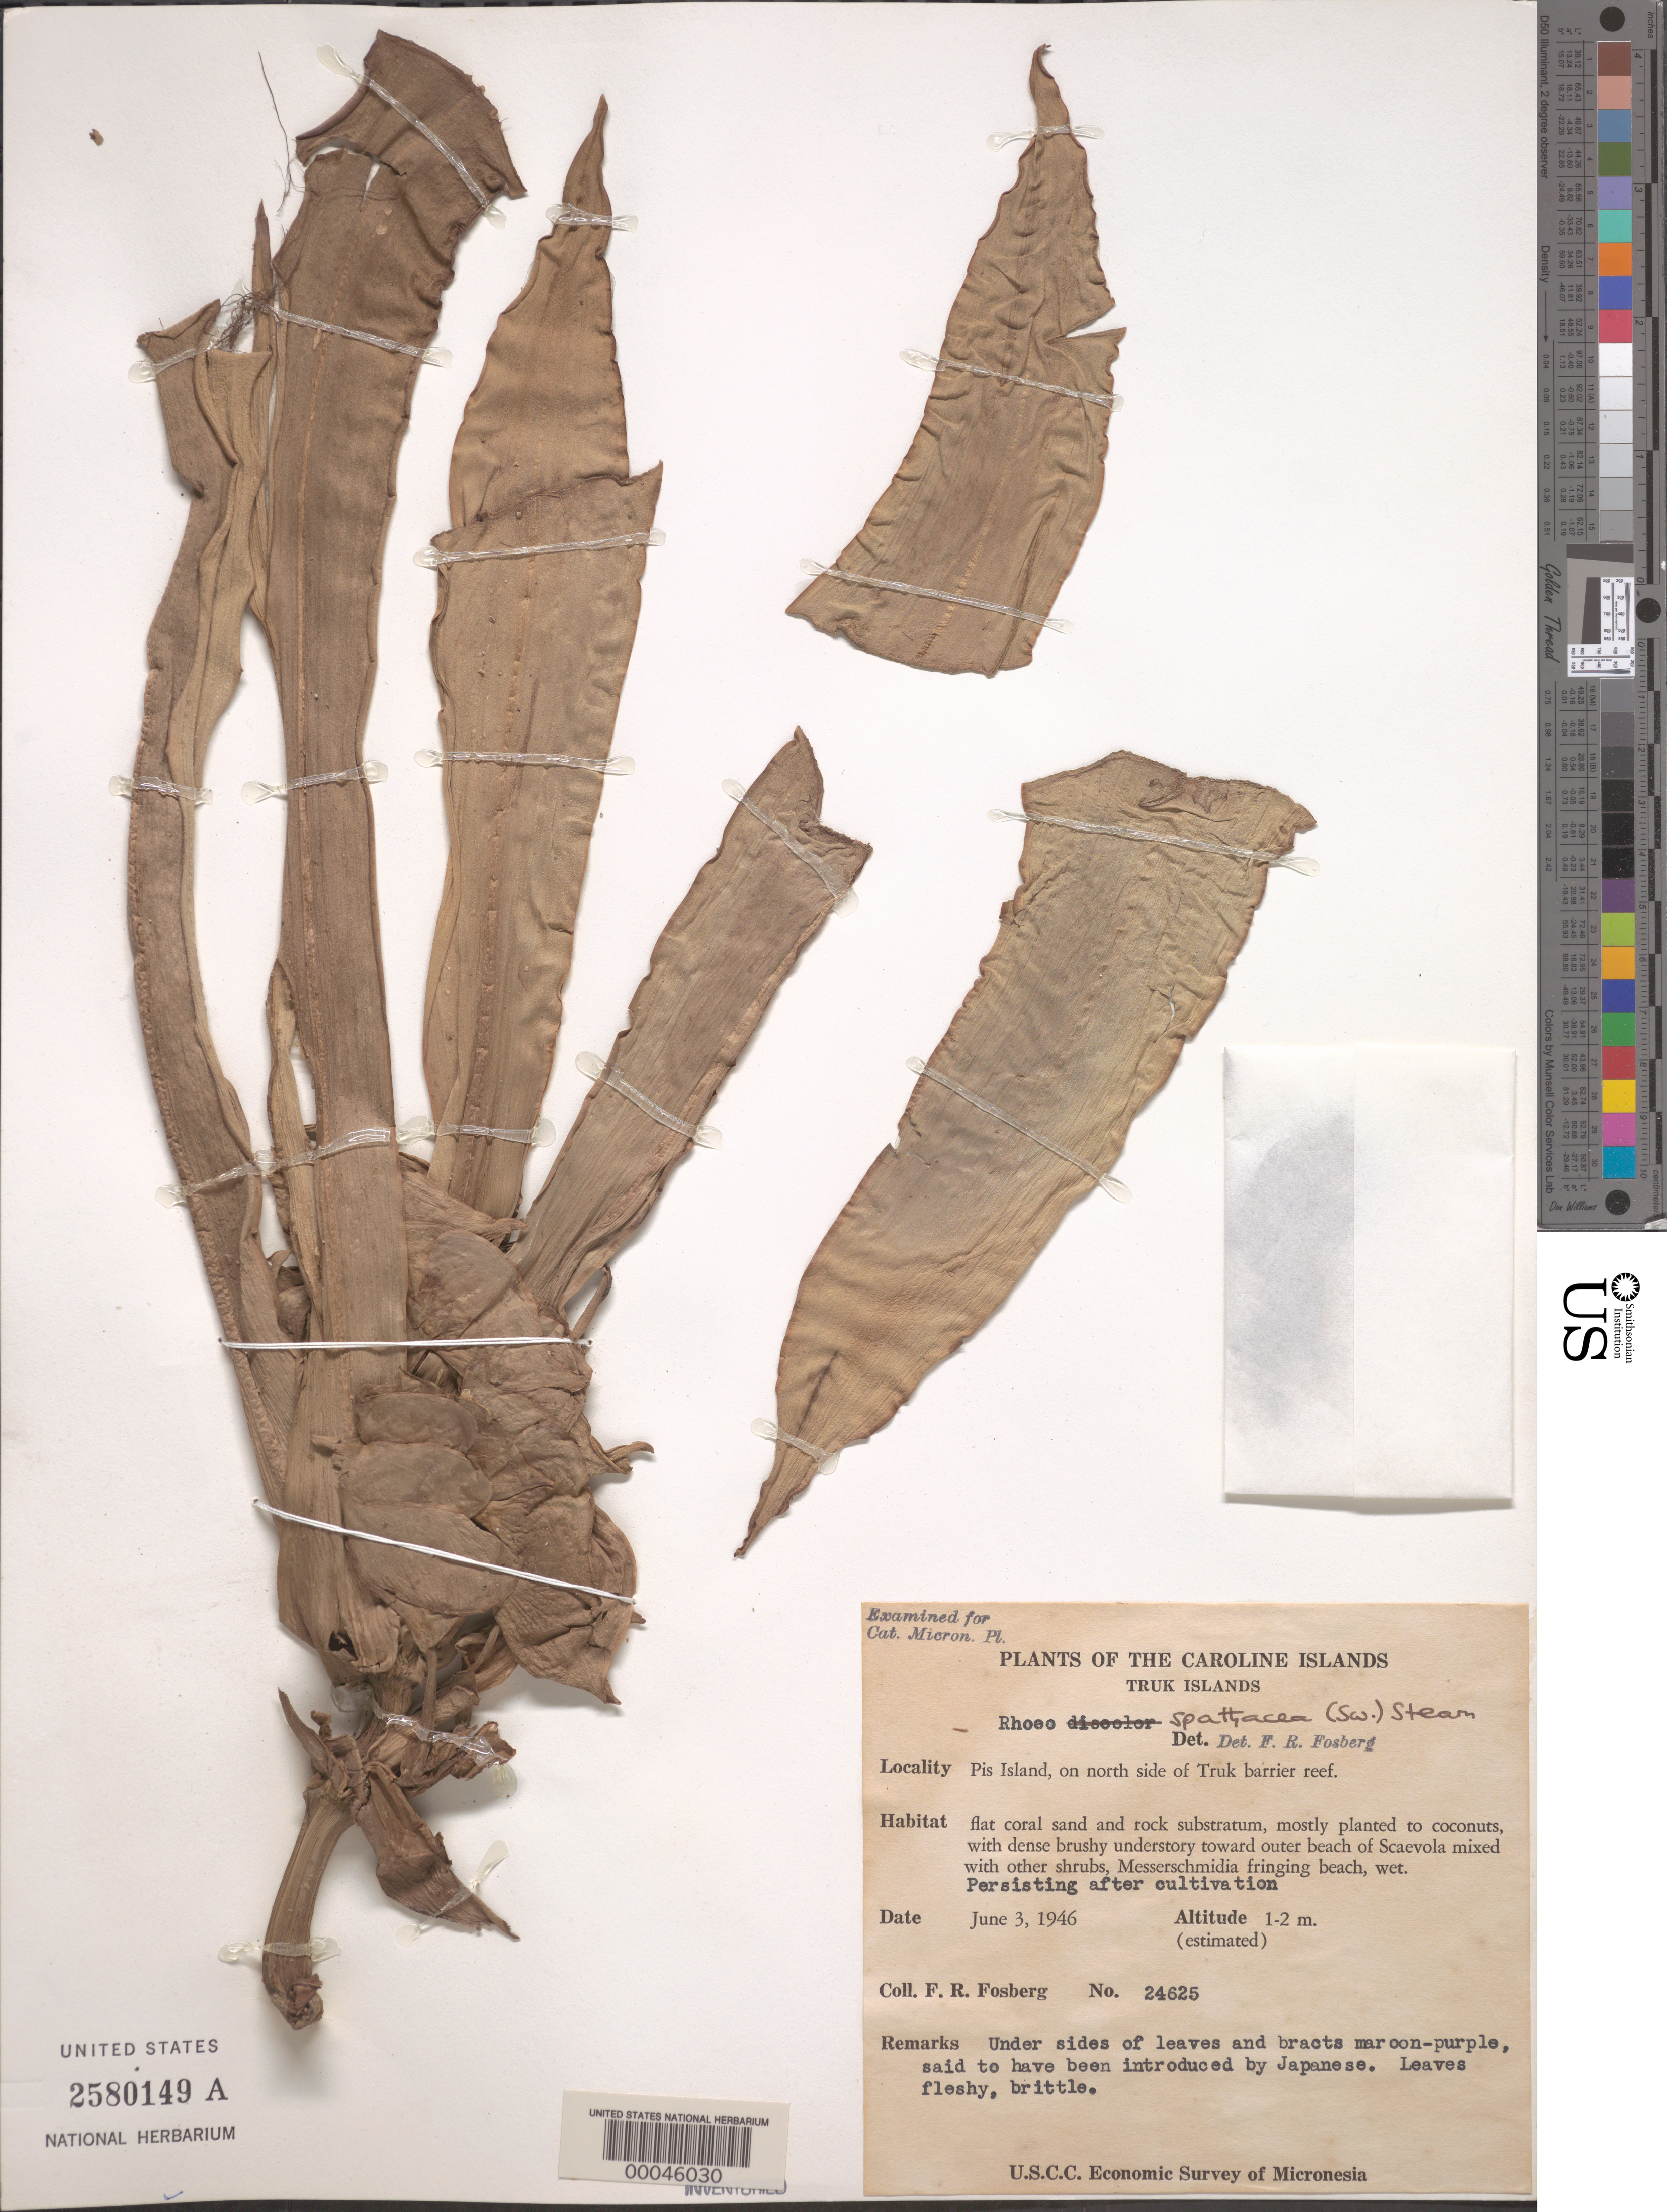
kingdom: Plantae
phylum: Tracheophyta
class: Liliopsida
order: Commelinales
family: Commelinaceae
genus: Tradescantia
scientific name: Tradescantia spathacea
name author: Sw.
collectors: F. R. Fosberg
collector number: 24625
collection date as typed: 03 Jun 1946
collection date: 1946-06-03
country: Micronesia, Federated States of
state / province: Truk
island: Losap Atoll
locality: Pis Islet, N side of Truk barrier reef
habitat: Coral sand, wet beach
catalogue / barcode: US 2580149A